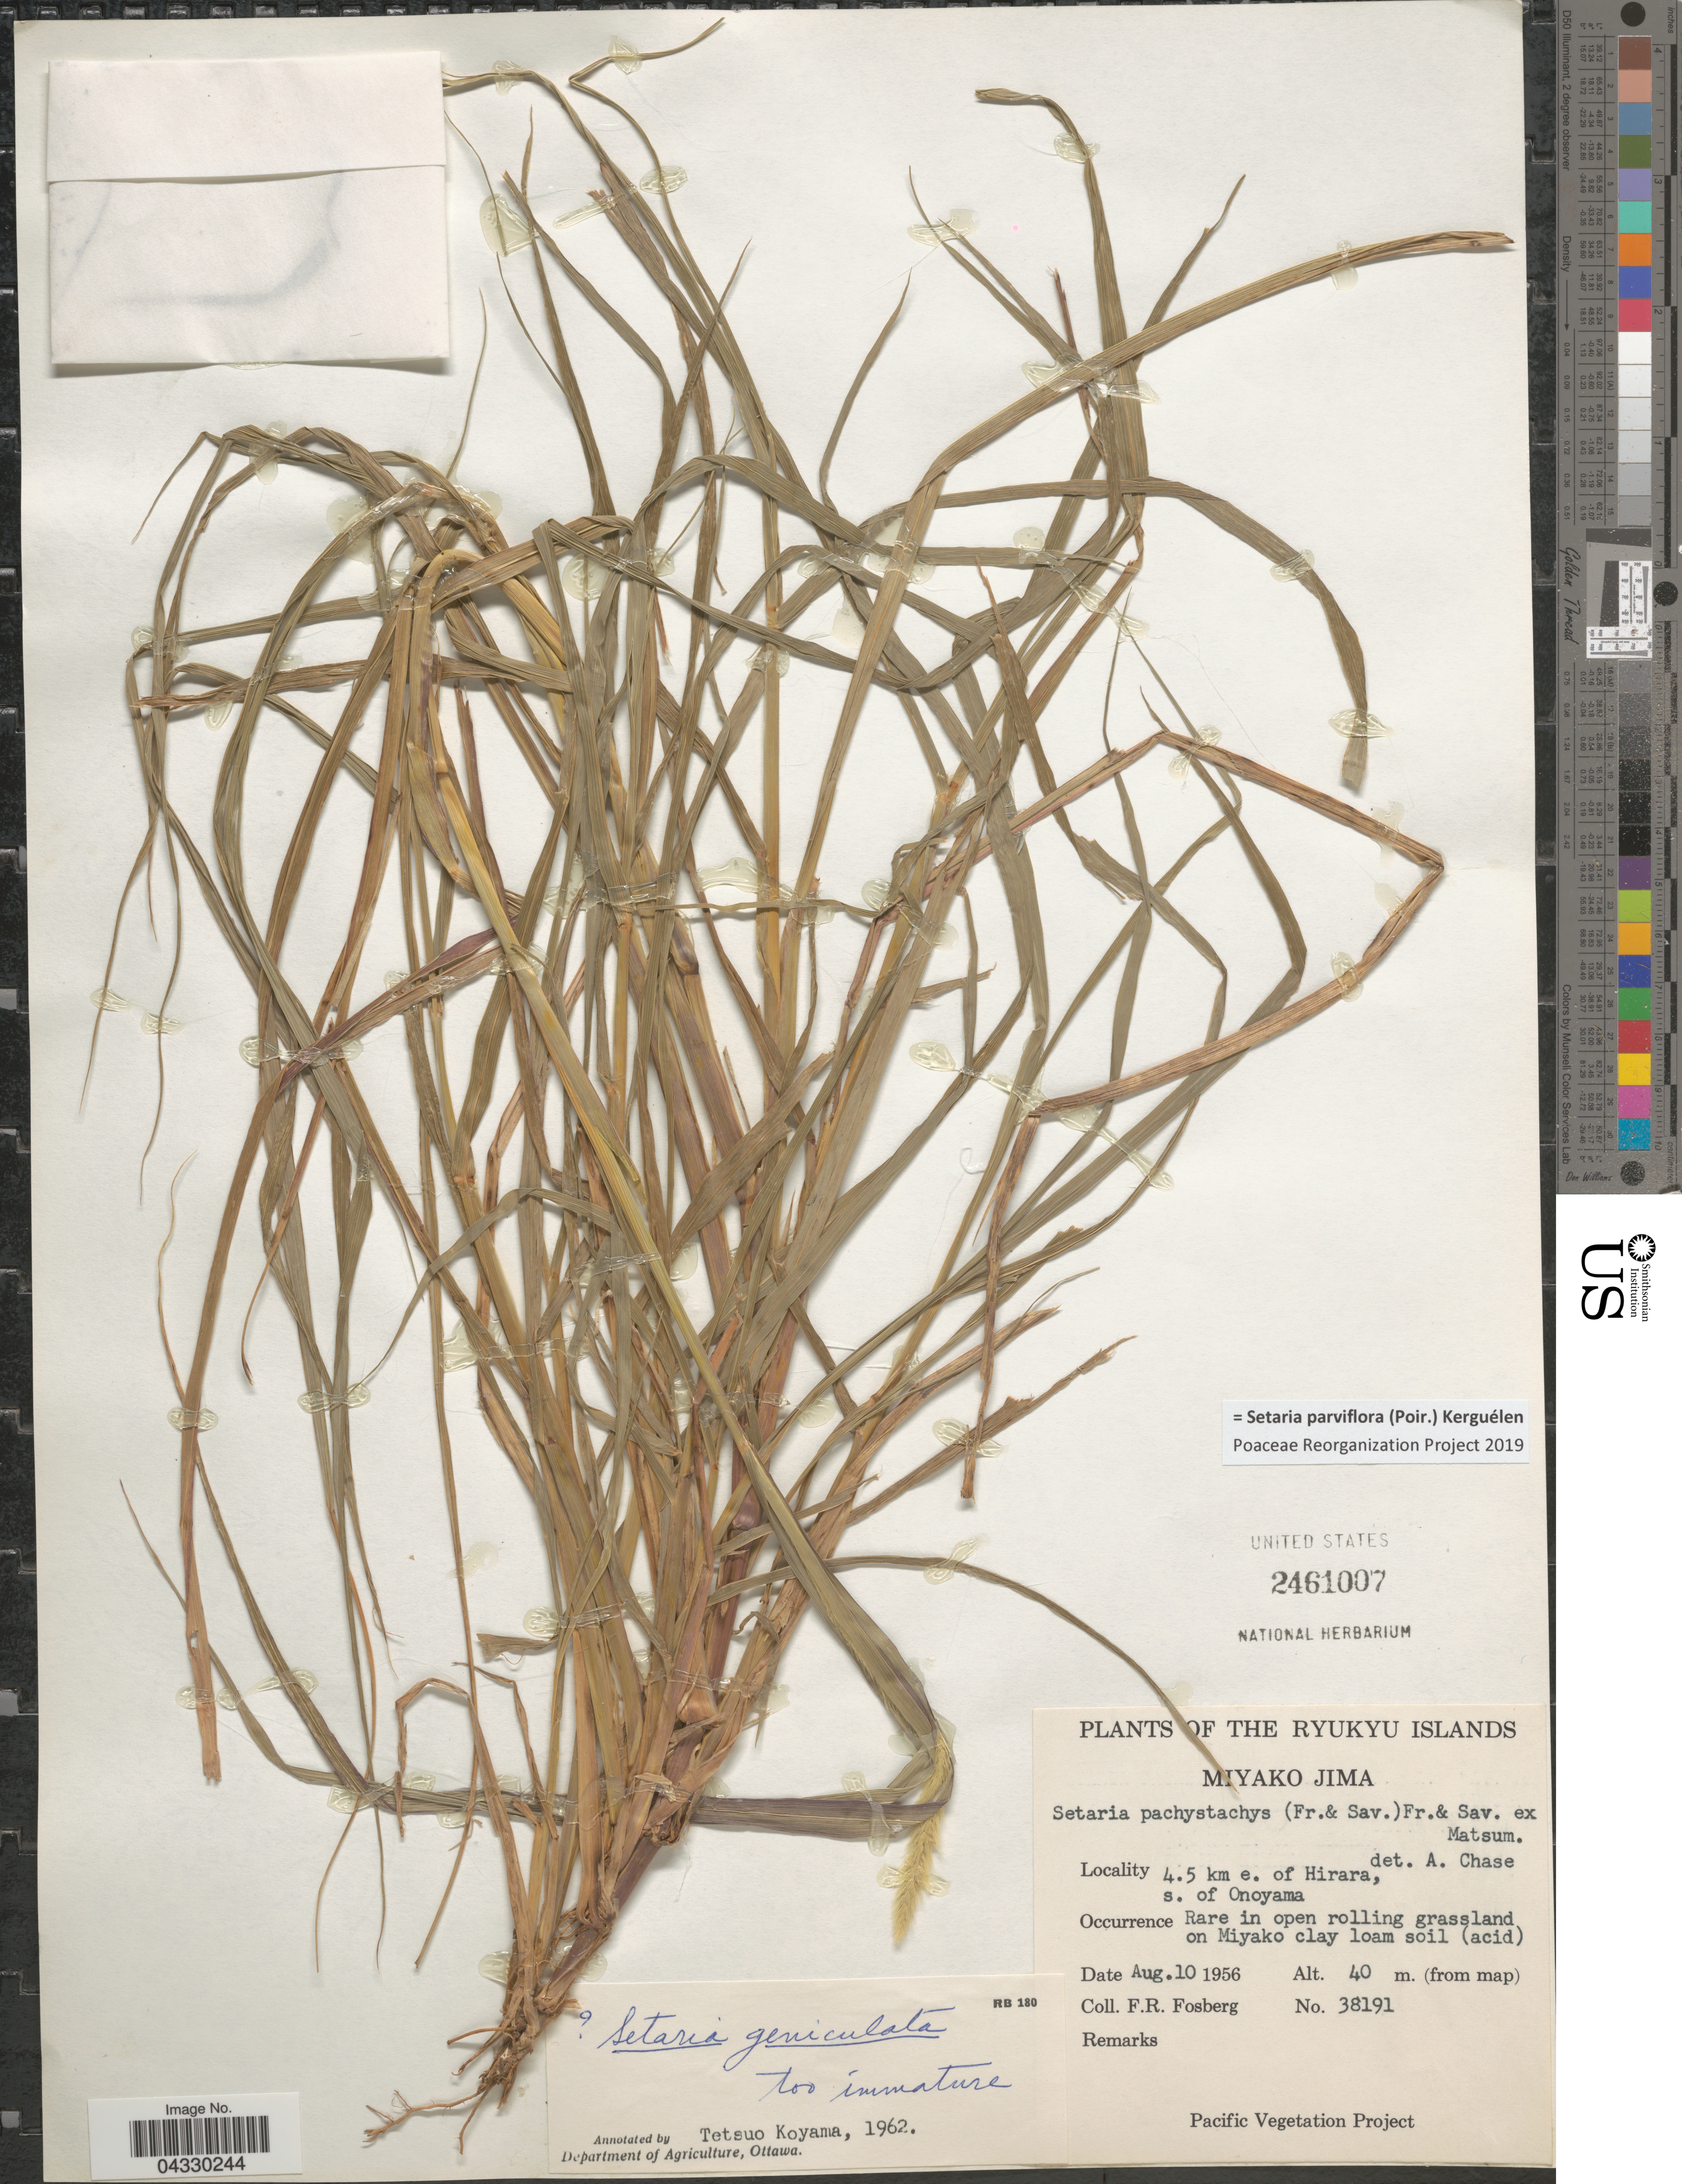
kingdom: Plantae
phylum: Tracheophyta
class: Liliopsida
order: Poales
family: Poaceae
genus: Setaria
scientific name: Setaria parviflora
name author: (Poir.) Kerguélen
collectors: F. R. Fosberg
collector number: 38191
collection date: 1956-08-10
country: Japan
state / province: Okinawa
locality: The Ryukyu Islands. Miyako Jima. 4.5 km e. of Hirara, s. of Onoyama. Rare in open rolling grassland om Miyako clay loam soil (acid).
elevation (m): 40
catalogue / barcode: US 2461007